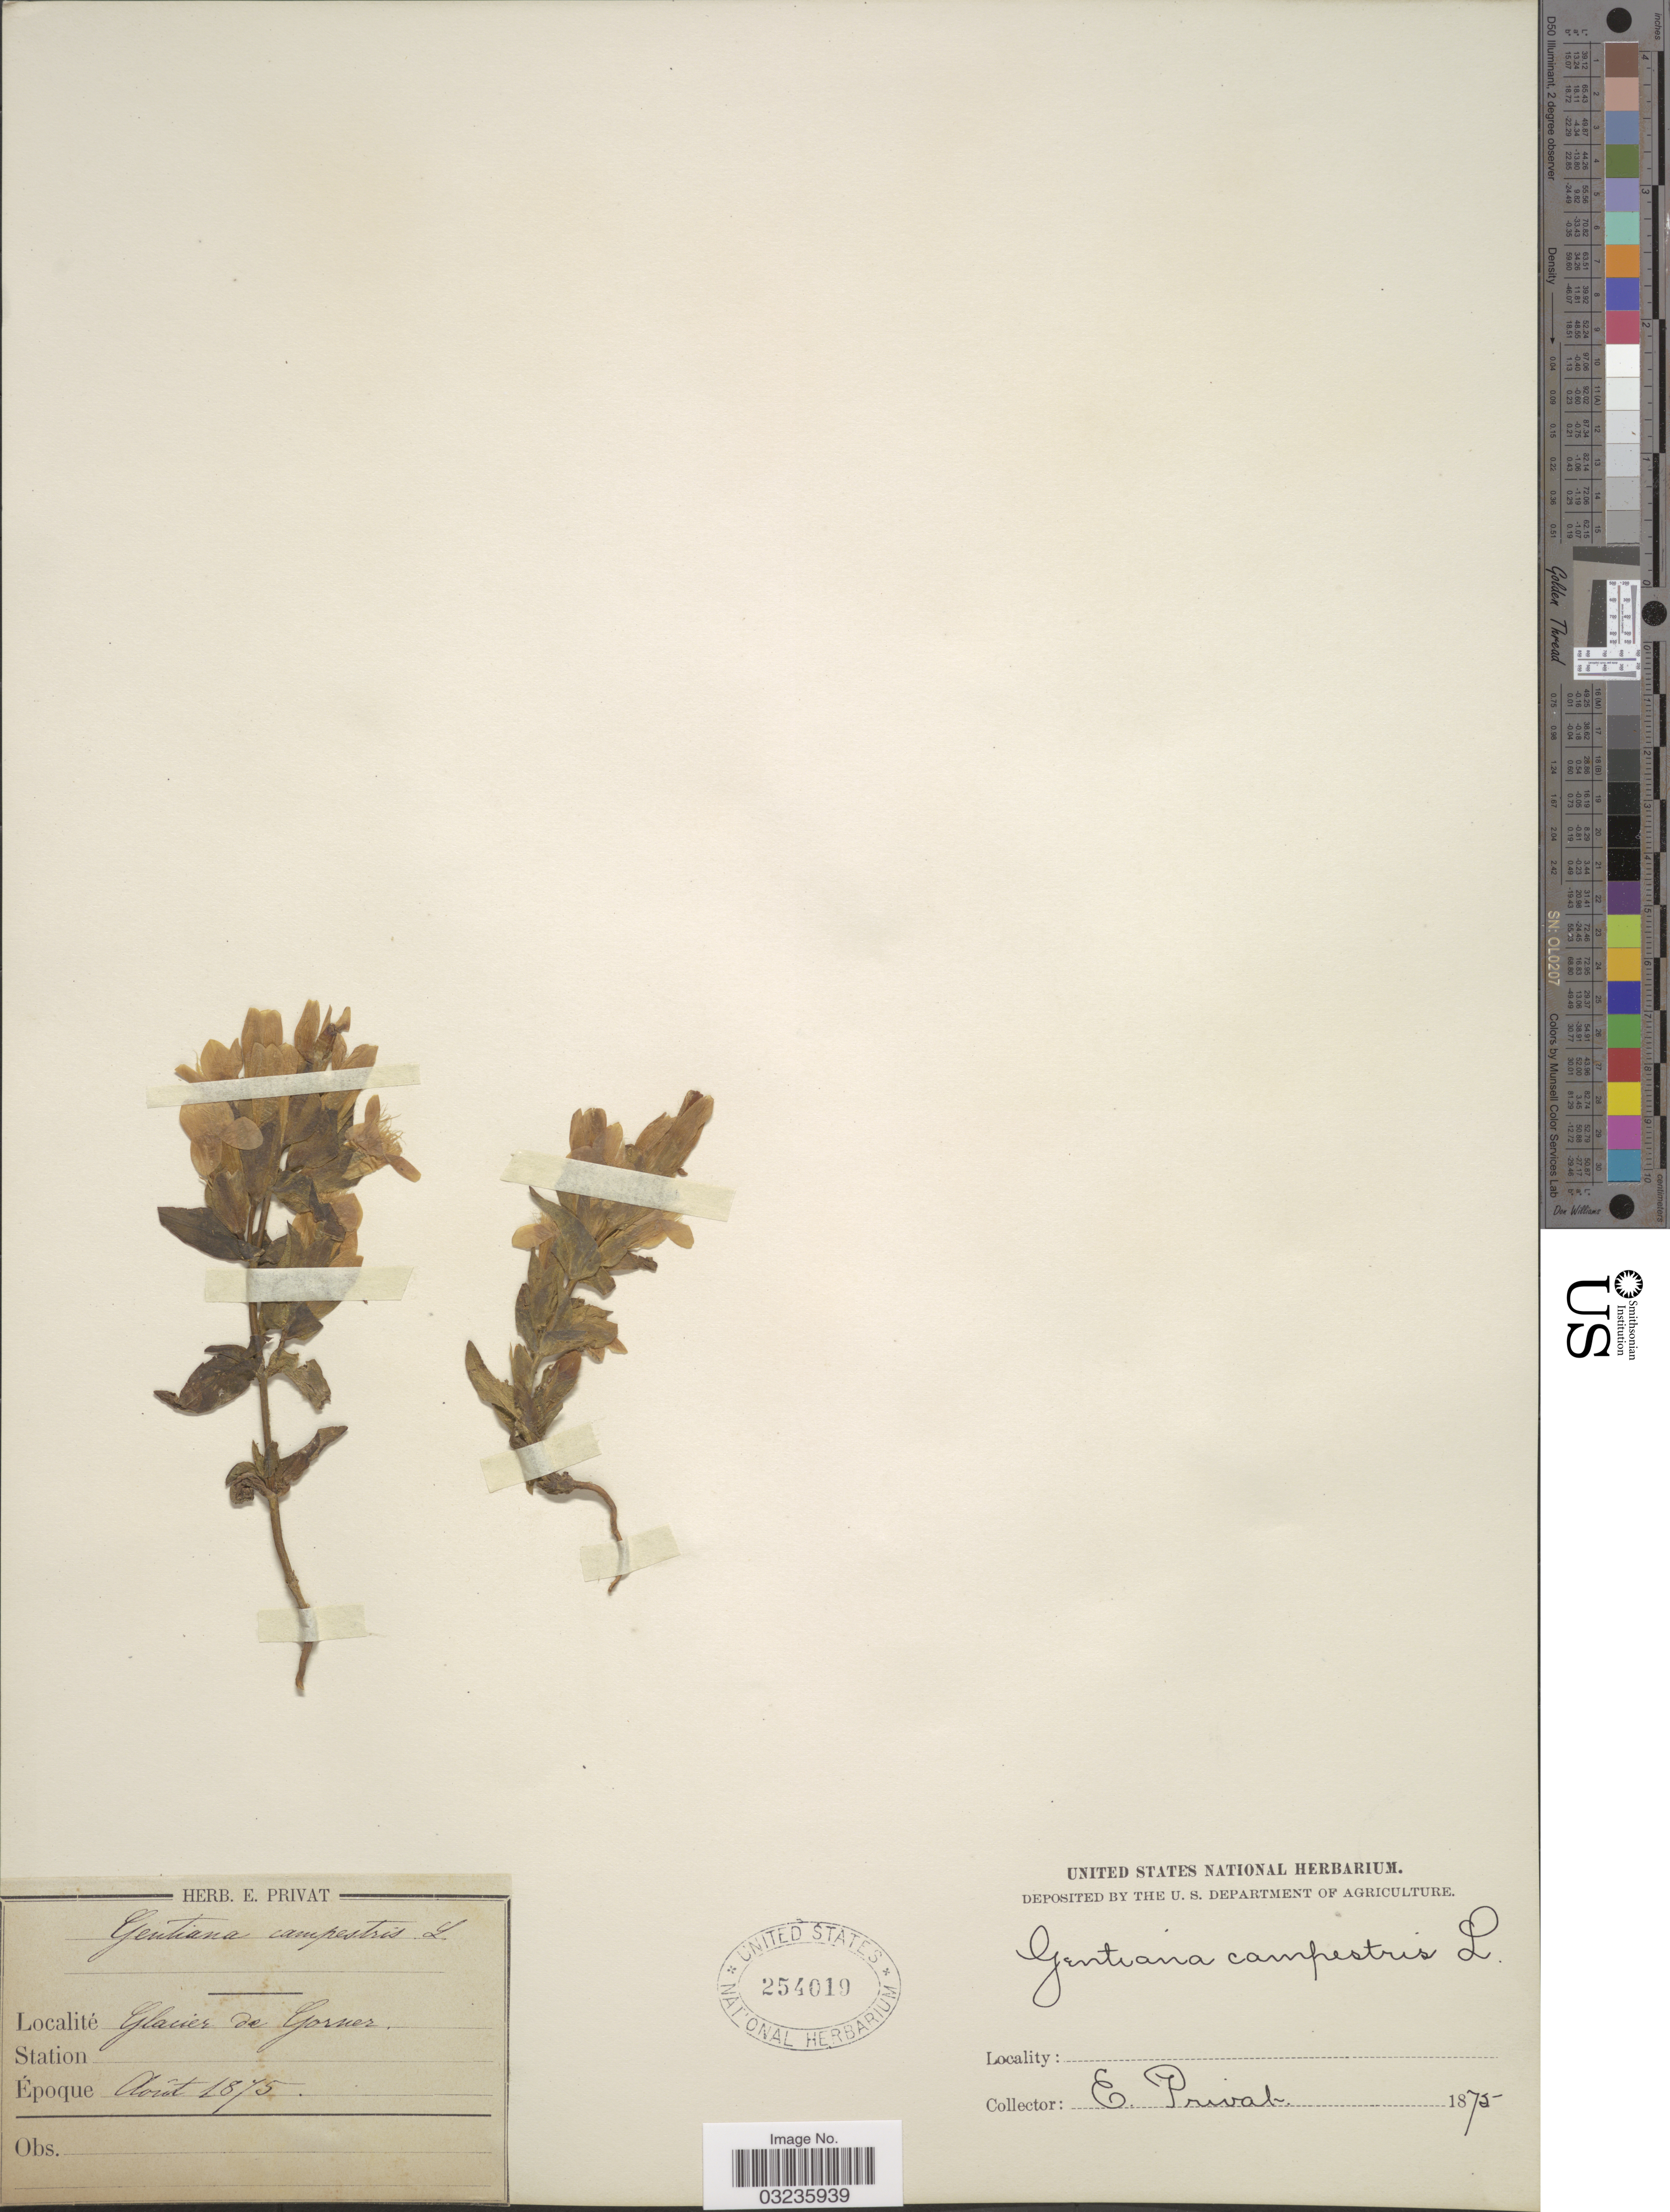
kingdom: Plantae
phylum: Tracheophyta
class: Magnoliopsida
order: Gentianales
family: Gentianaceae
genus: Gentiana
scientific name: Gentiana campestris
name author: L.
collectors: E. Privat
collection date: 1875-08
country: Switzerland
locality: Glacier de Gorner.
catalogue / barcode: US 254019